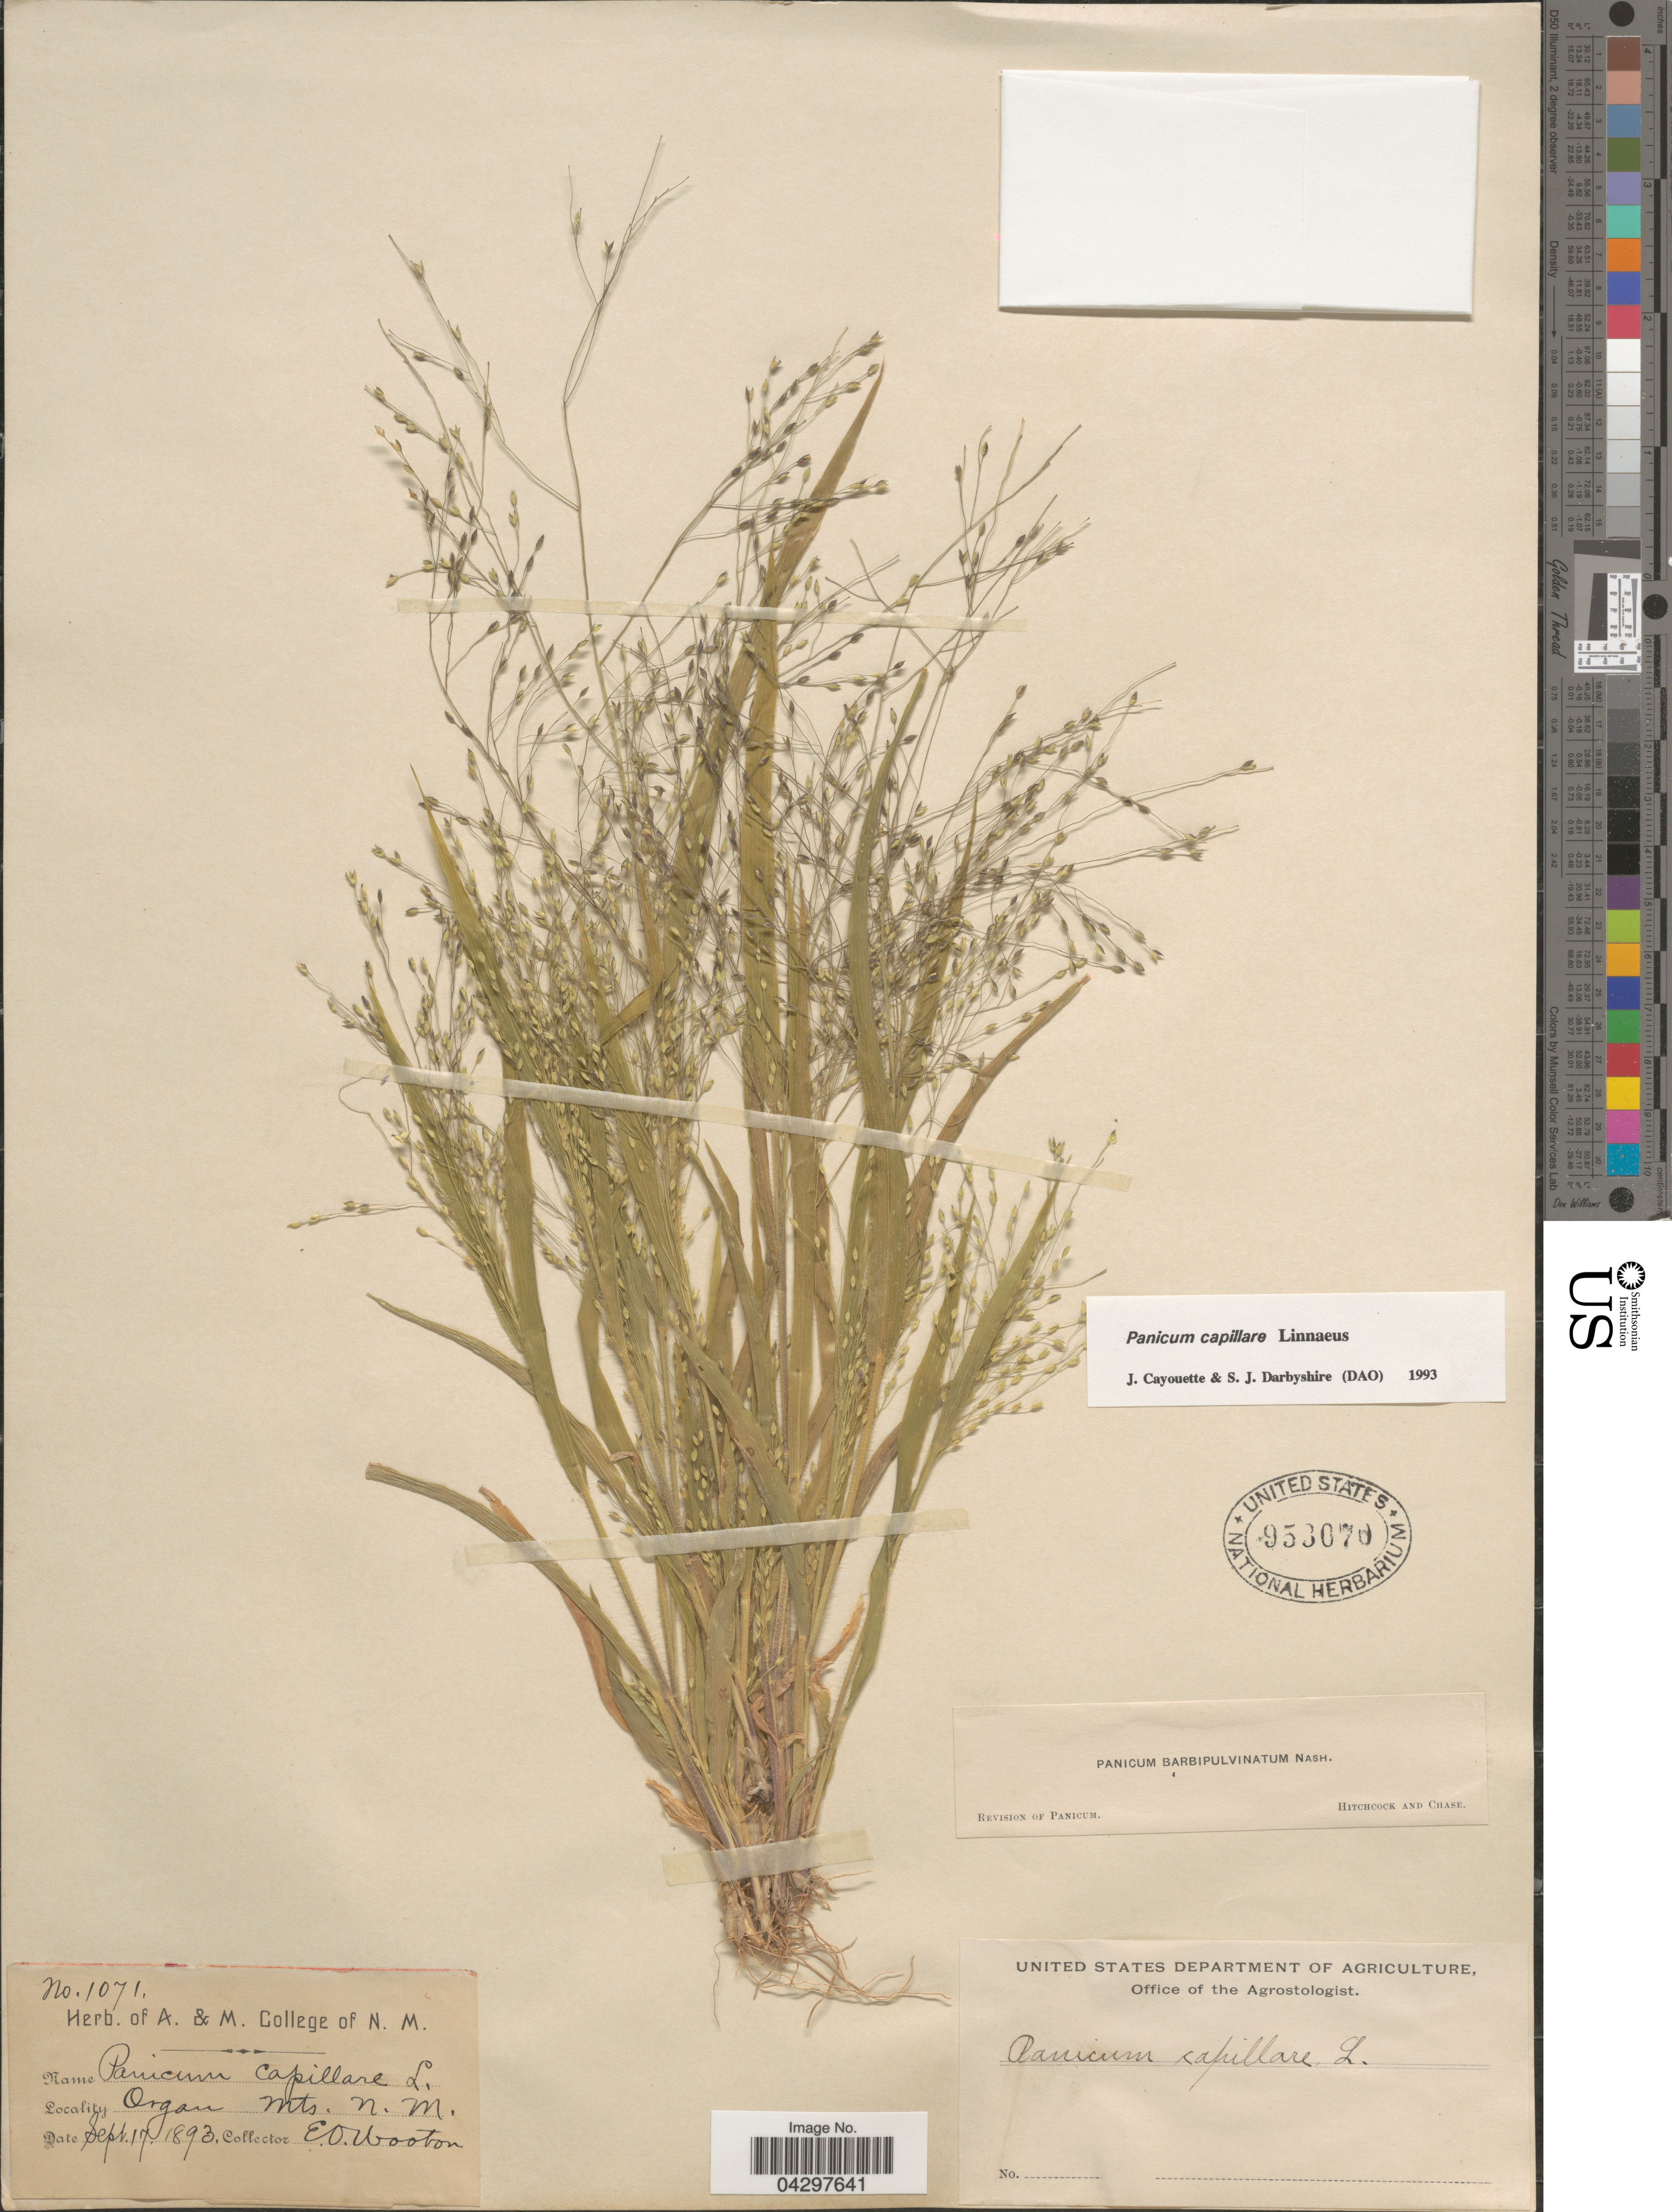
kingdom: Plantae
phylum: Tracheophyta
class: Liliopsida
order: Poales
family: Poaceae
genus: Panicum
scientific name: Panicum capillare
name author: L.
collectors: E. O. Wooton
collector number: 1071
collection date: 1893-09-17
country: United States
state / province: New Mexico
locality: Organ Mts.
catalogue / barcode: US 953070